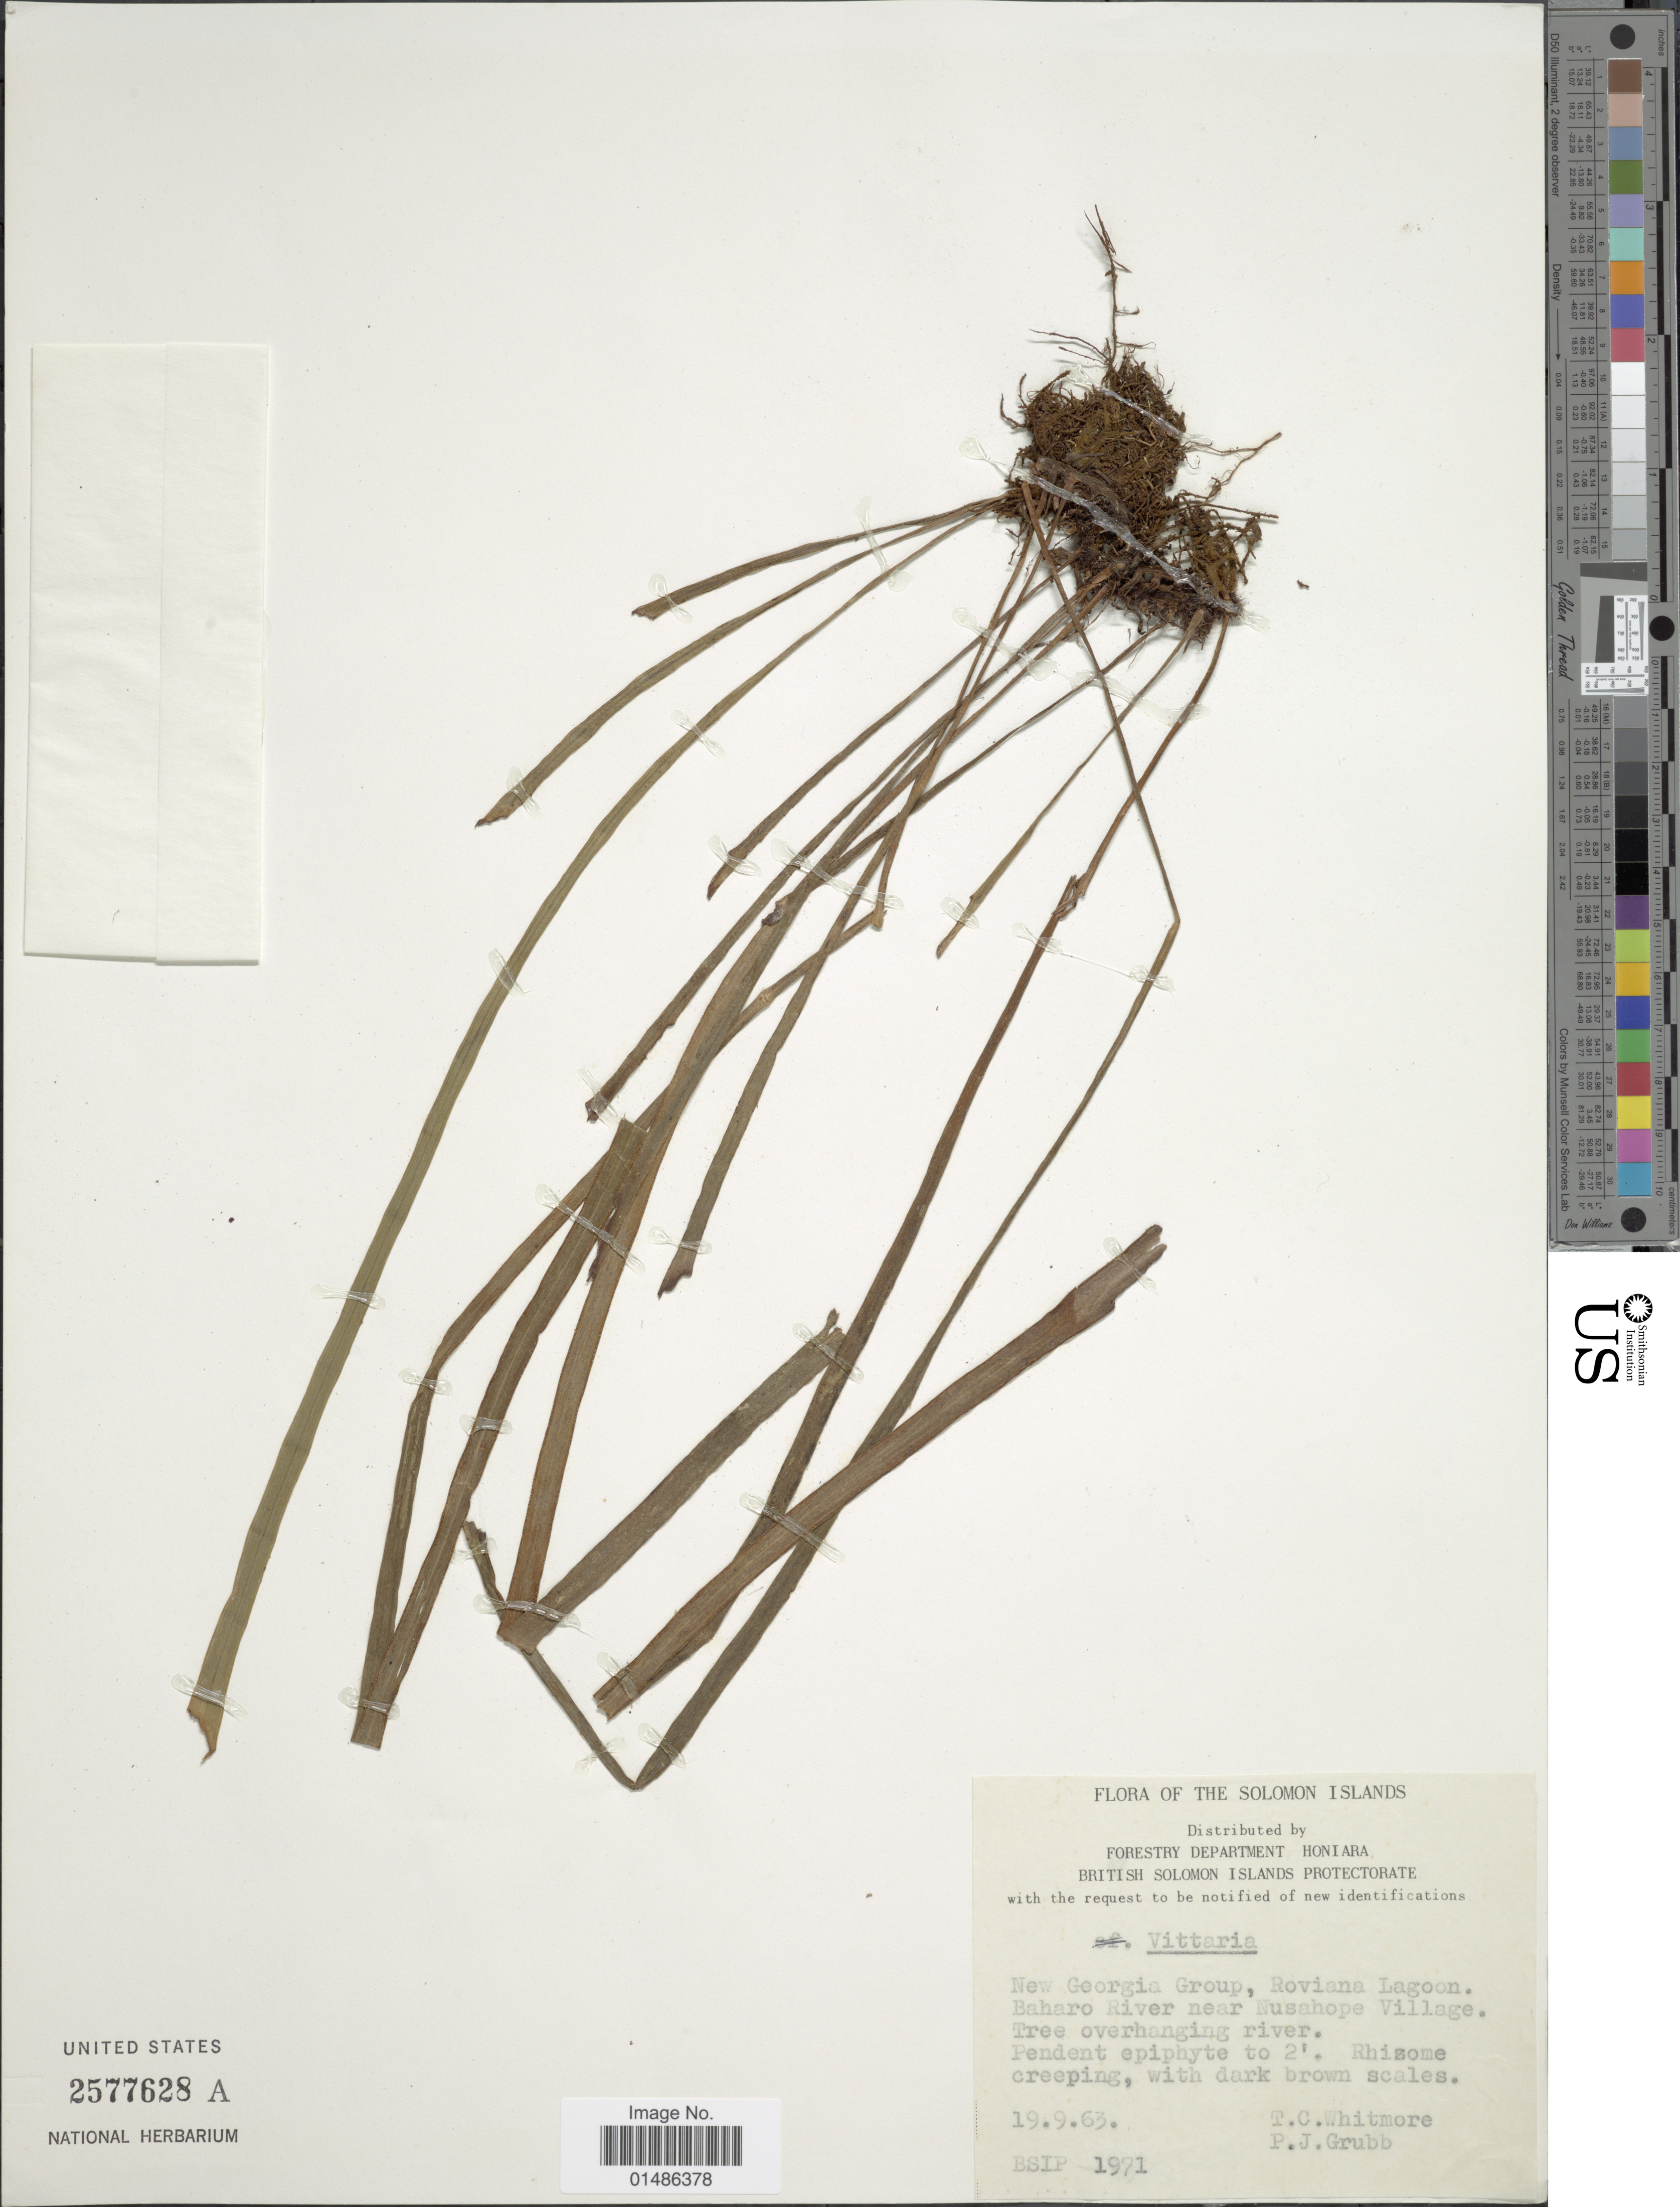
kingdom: Plantae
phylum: Tracheophyta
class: Polypodiopsida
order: Polypodiales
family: Pteridaceae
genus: Haplopteris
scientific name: Haplopteris sp.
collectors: T. C. Whitmore & P. J. Grubb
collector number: BSIP 1971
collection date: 1963-09-19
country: Solomon Islands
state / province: Solomon Islands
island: New Georgia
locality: New Georgia Group, Roviana Lagoon. Baharo River near Nusahope Village.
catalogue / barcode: US 2577628A